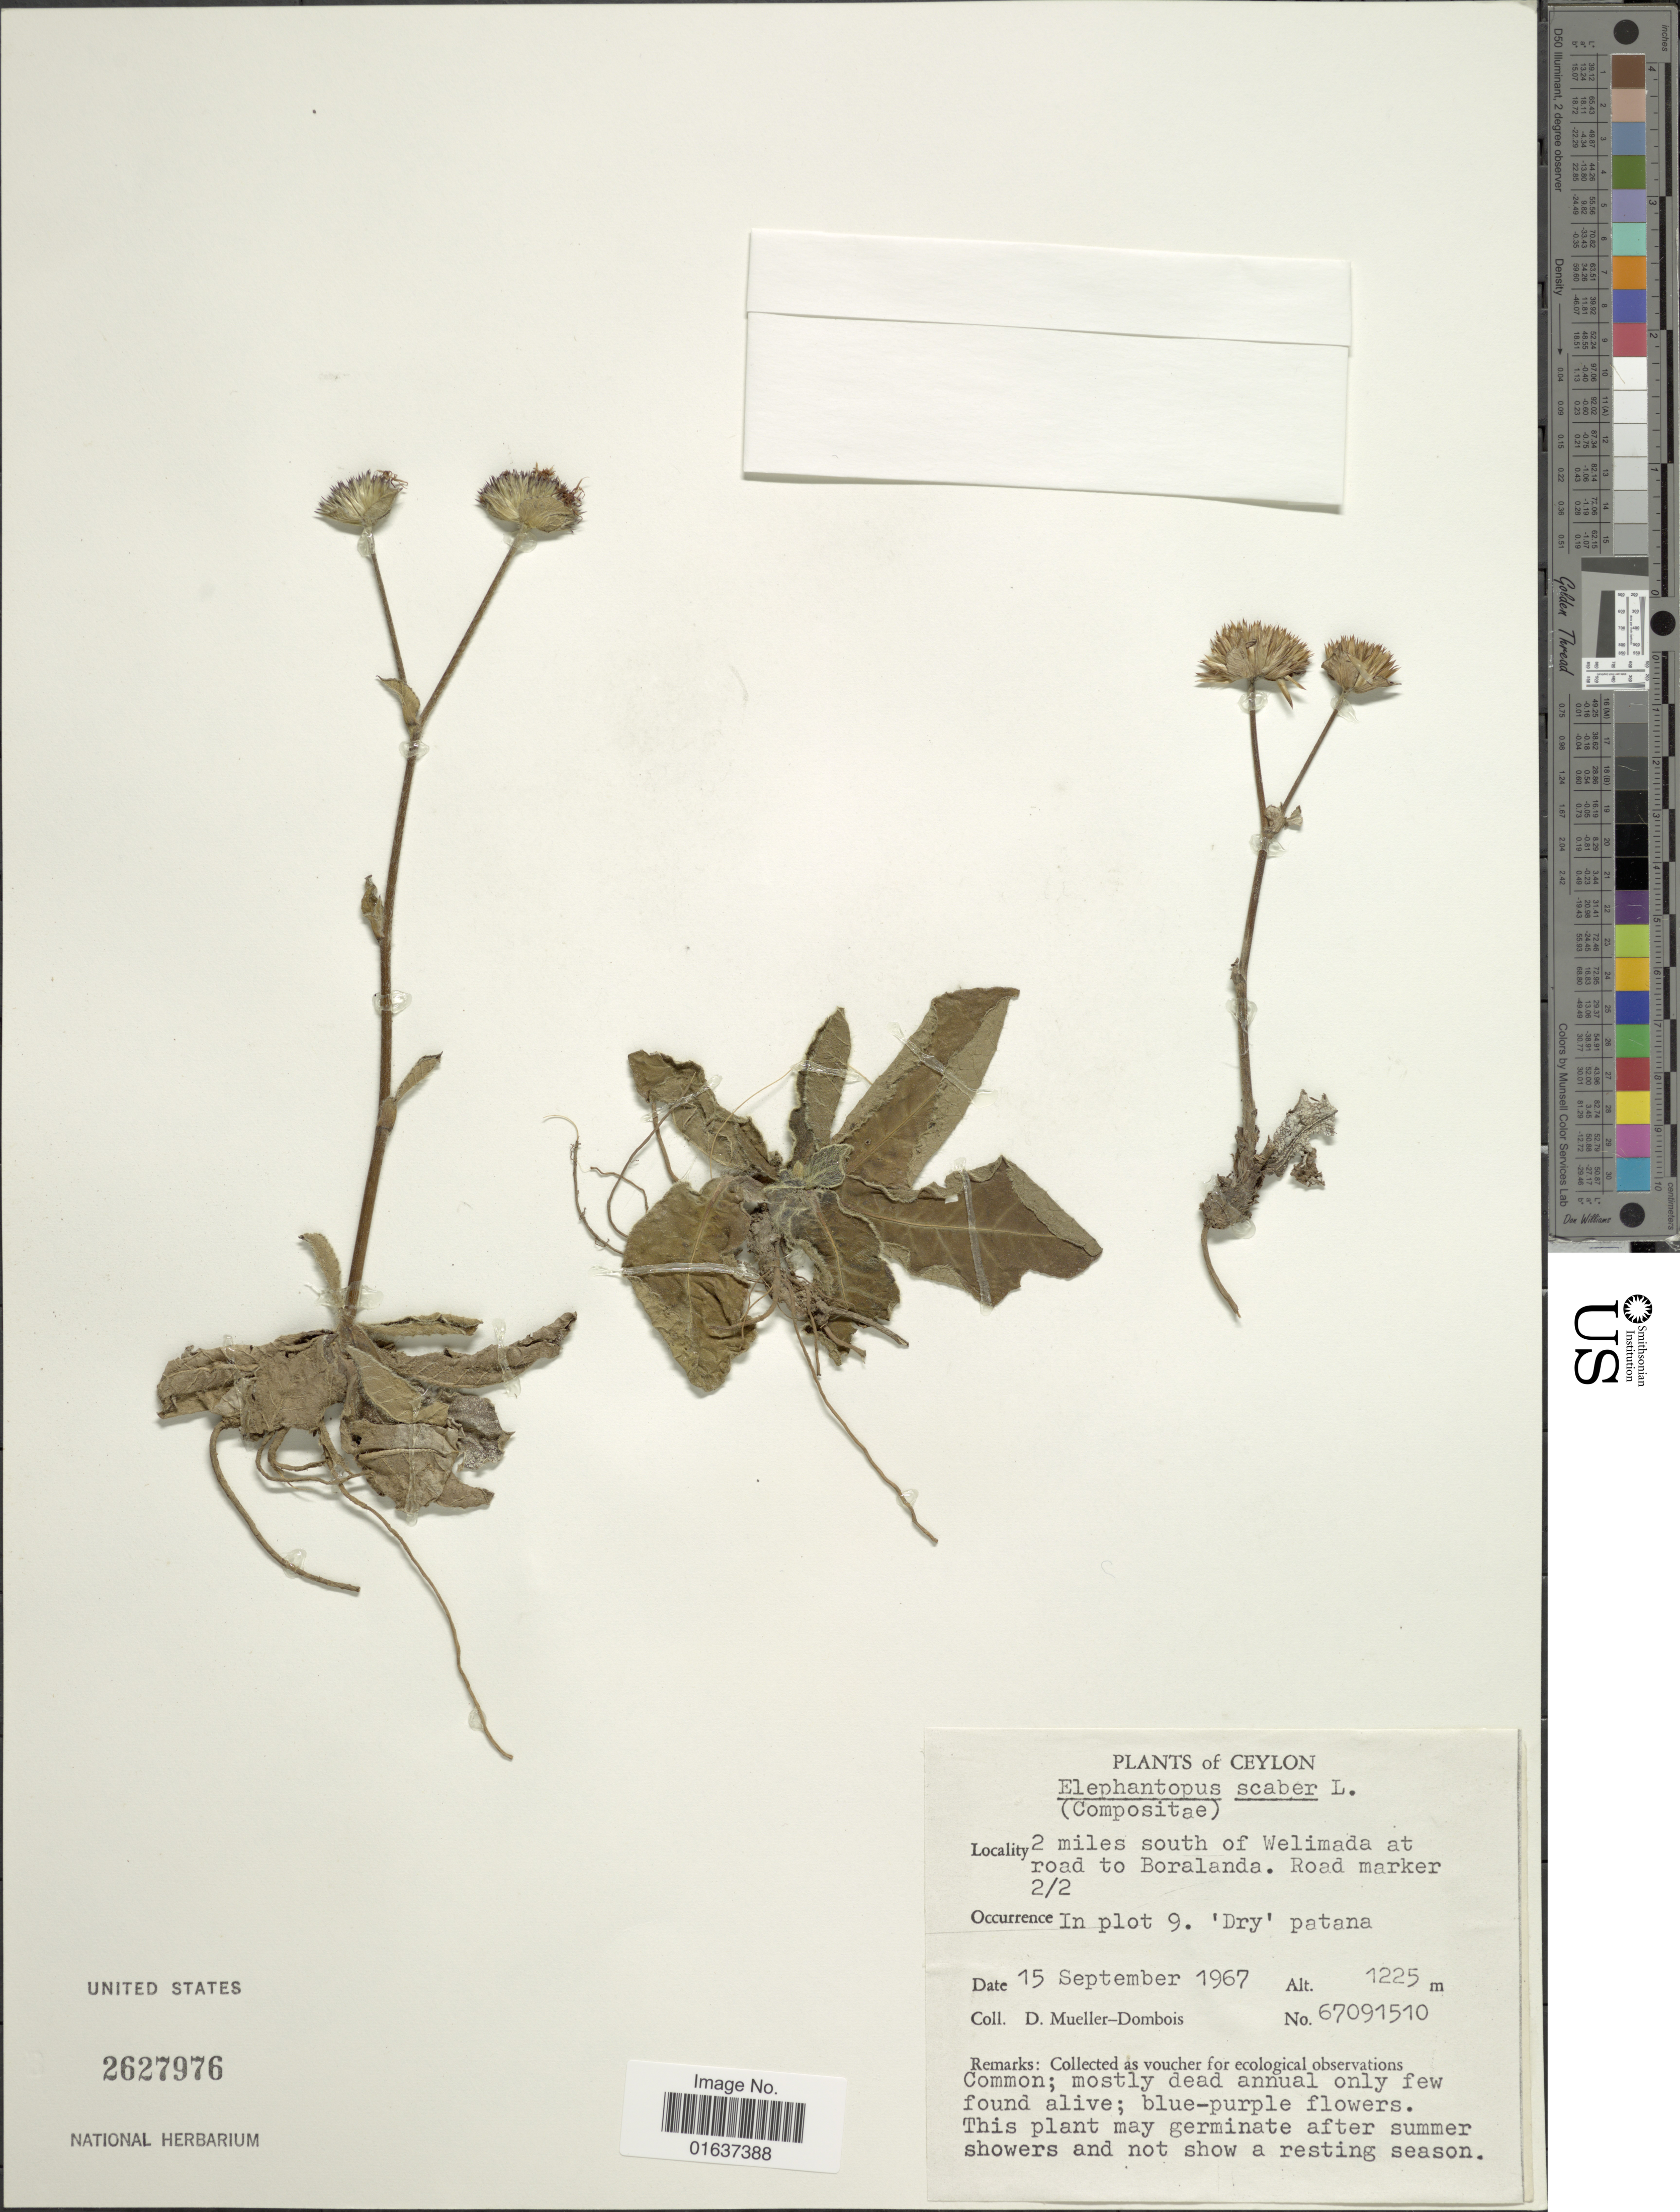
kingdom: Plantae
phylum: Tracheophyta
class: Magnoliopsida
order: Asterales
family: Asteraceae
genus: Elephantopus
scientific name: Elephantopus scaber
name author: L.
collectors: D. Meuller-Dombois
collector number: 67091510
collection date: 1967-09-15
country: Sri Lanka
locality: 2 mile south of Welimada at road to Boralanda, Road marker 2/2, in plot 9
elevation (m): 1225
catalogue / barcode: US 2627976